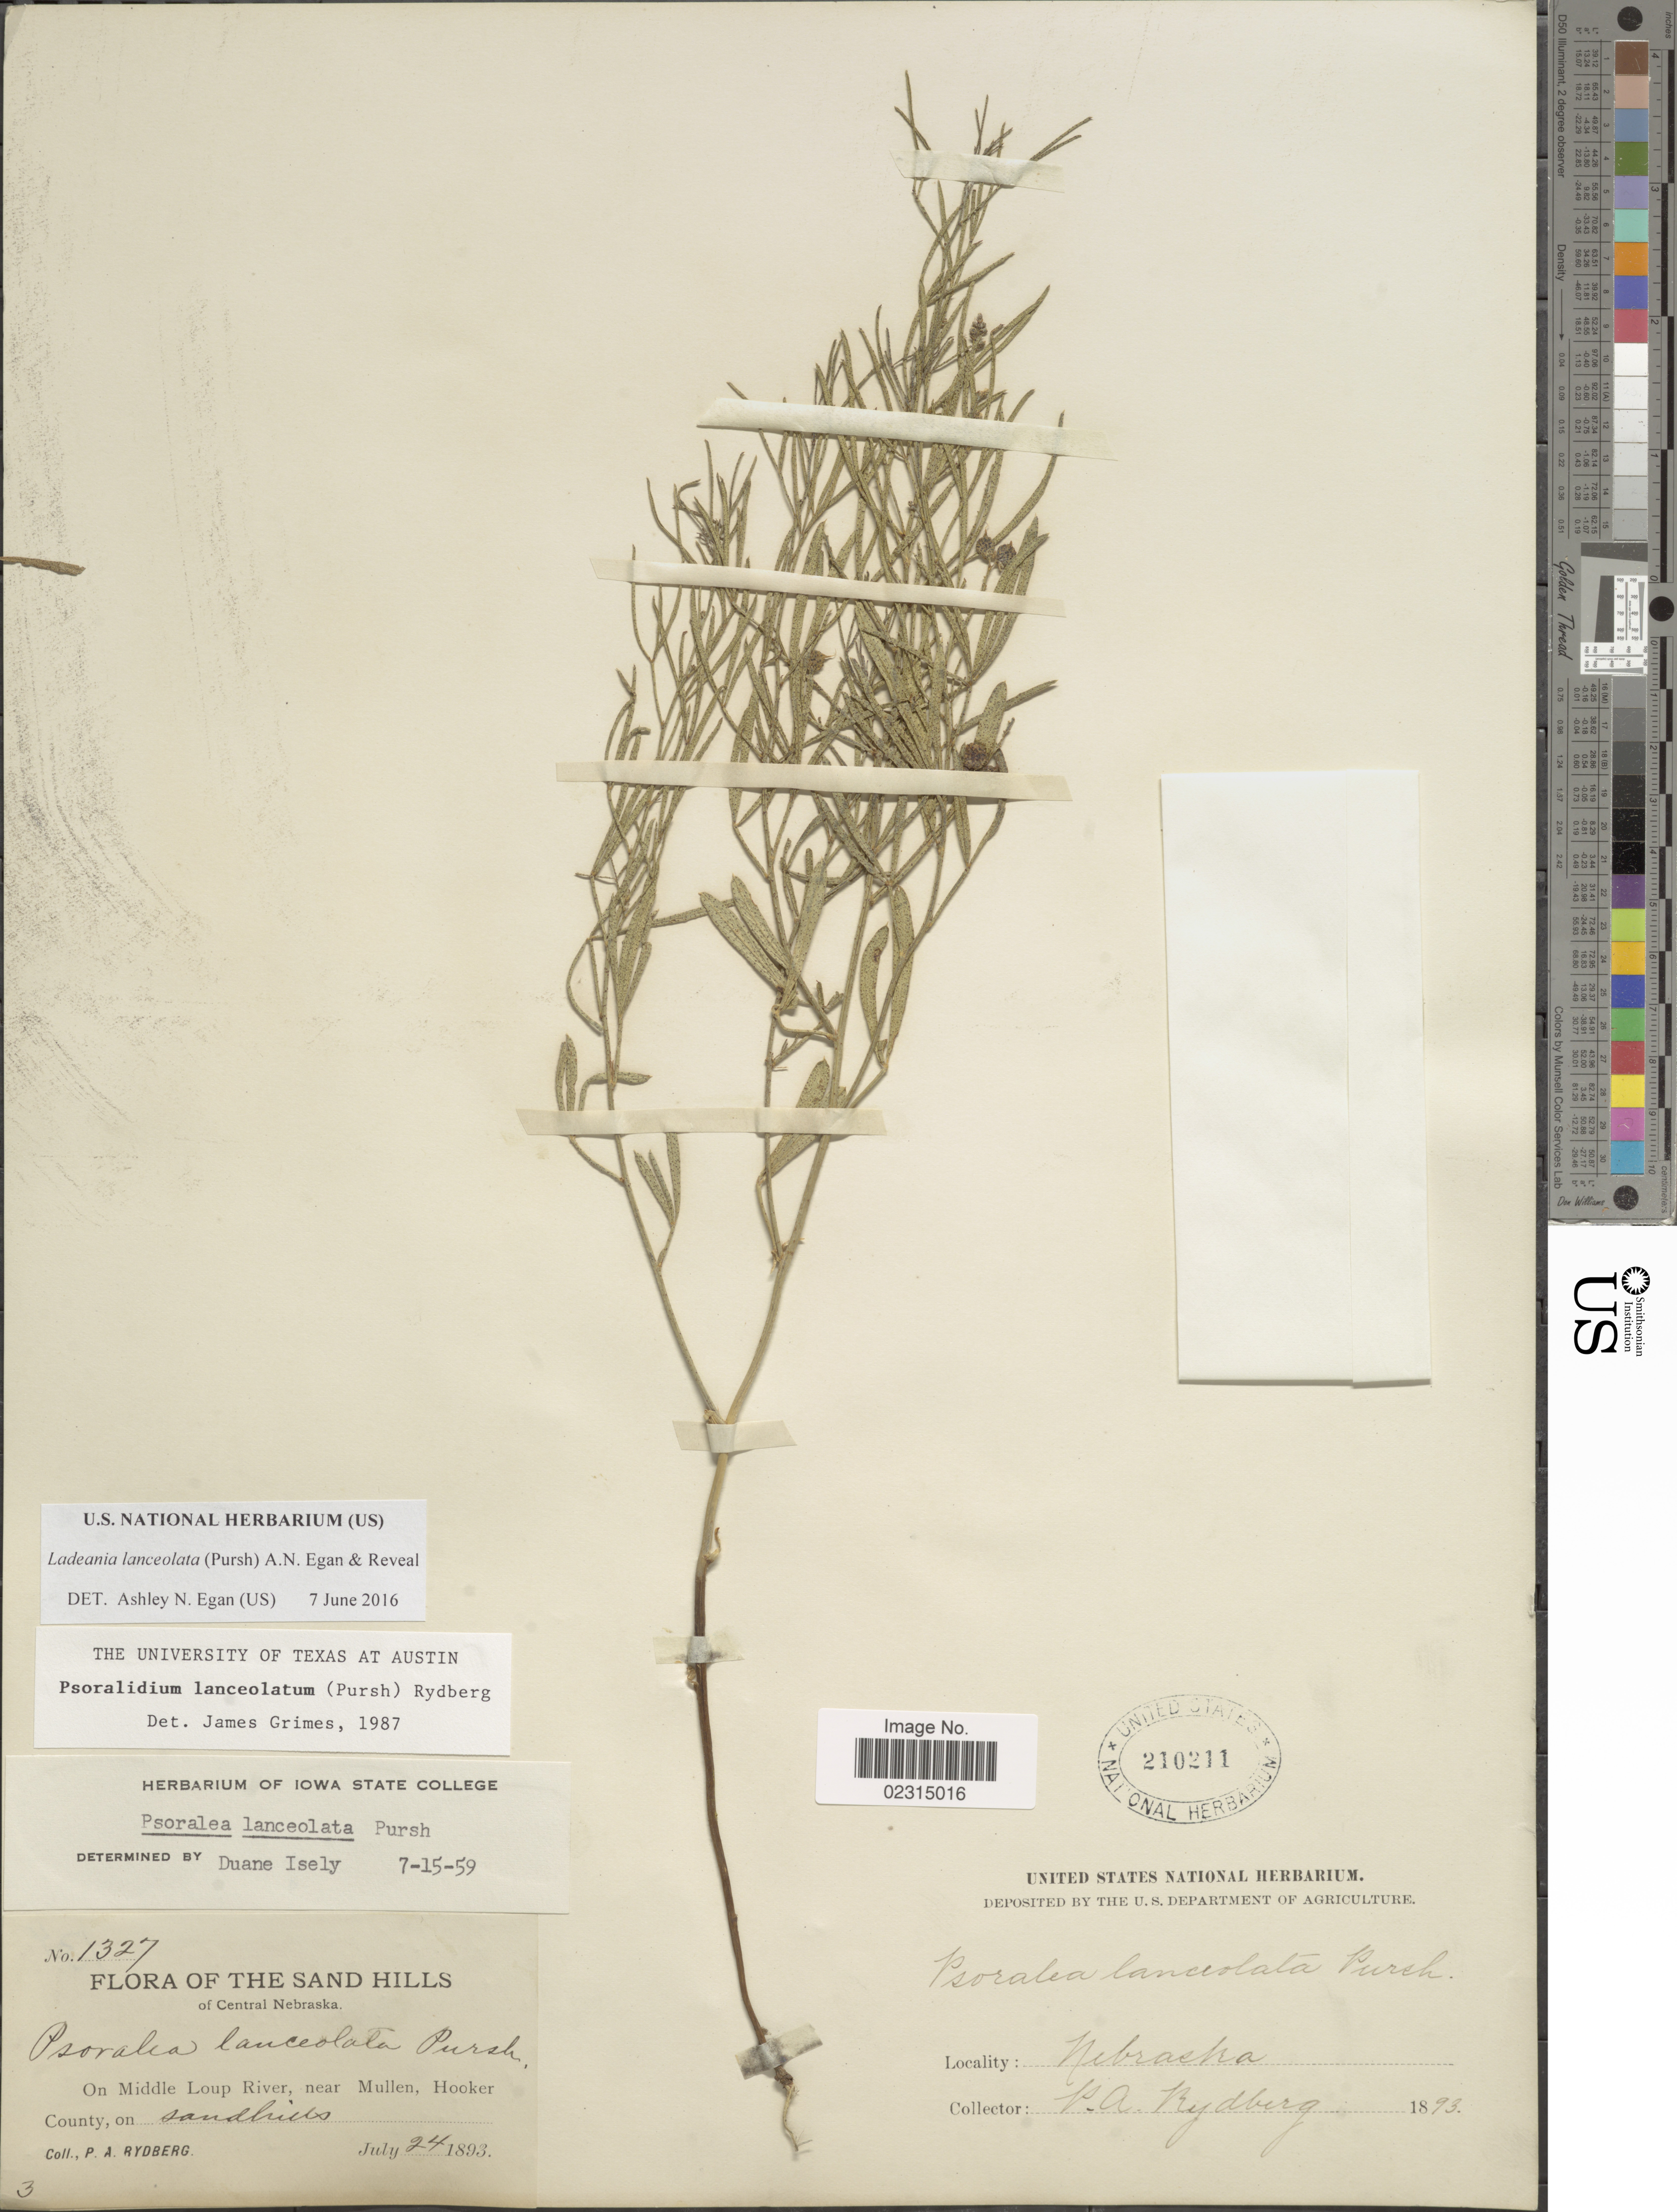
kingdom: Plantae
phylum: Tracheophyta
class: Magnoliopsida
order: Fabales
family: Fabaceae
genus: Ladeania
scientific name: Ladeania lanceolata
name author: (Pursh) A.N. Egan & Reveal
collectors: P. A. Rydberg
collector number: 1327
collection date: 1893-07-24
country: United States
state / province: Nebraska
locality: The Sand Hills of Central Nebraska, On Middle Loup River, near Mullen, Hooker County, on sandhills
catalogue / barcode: US 210211